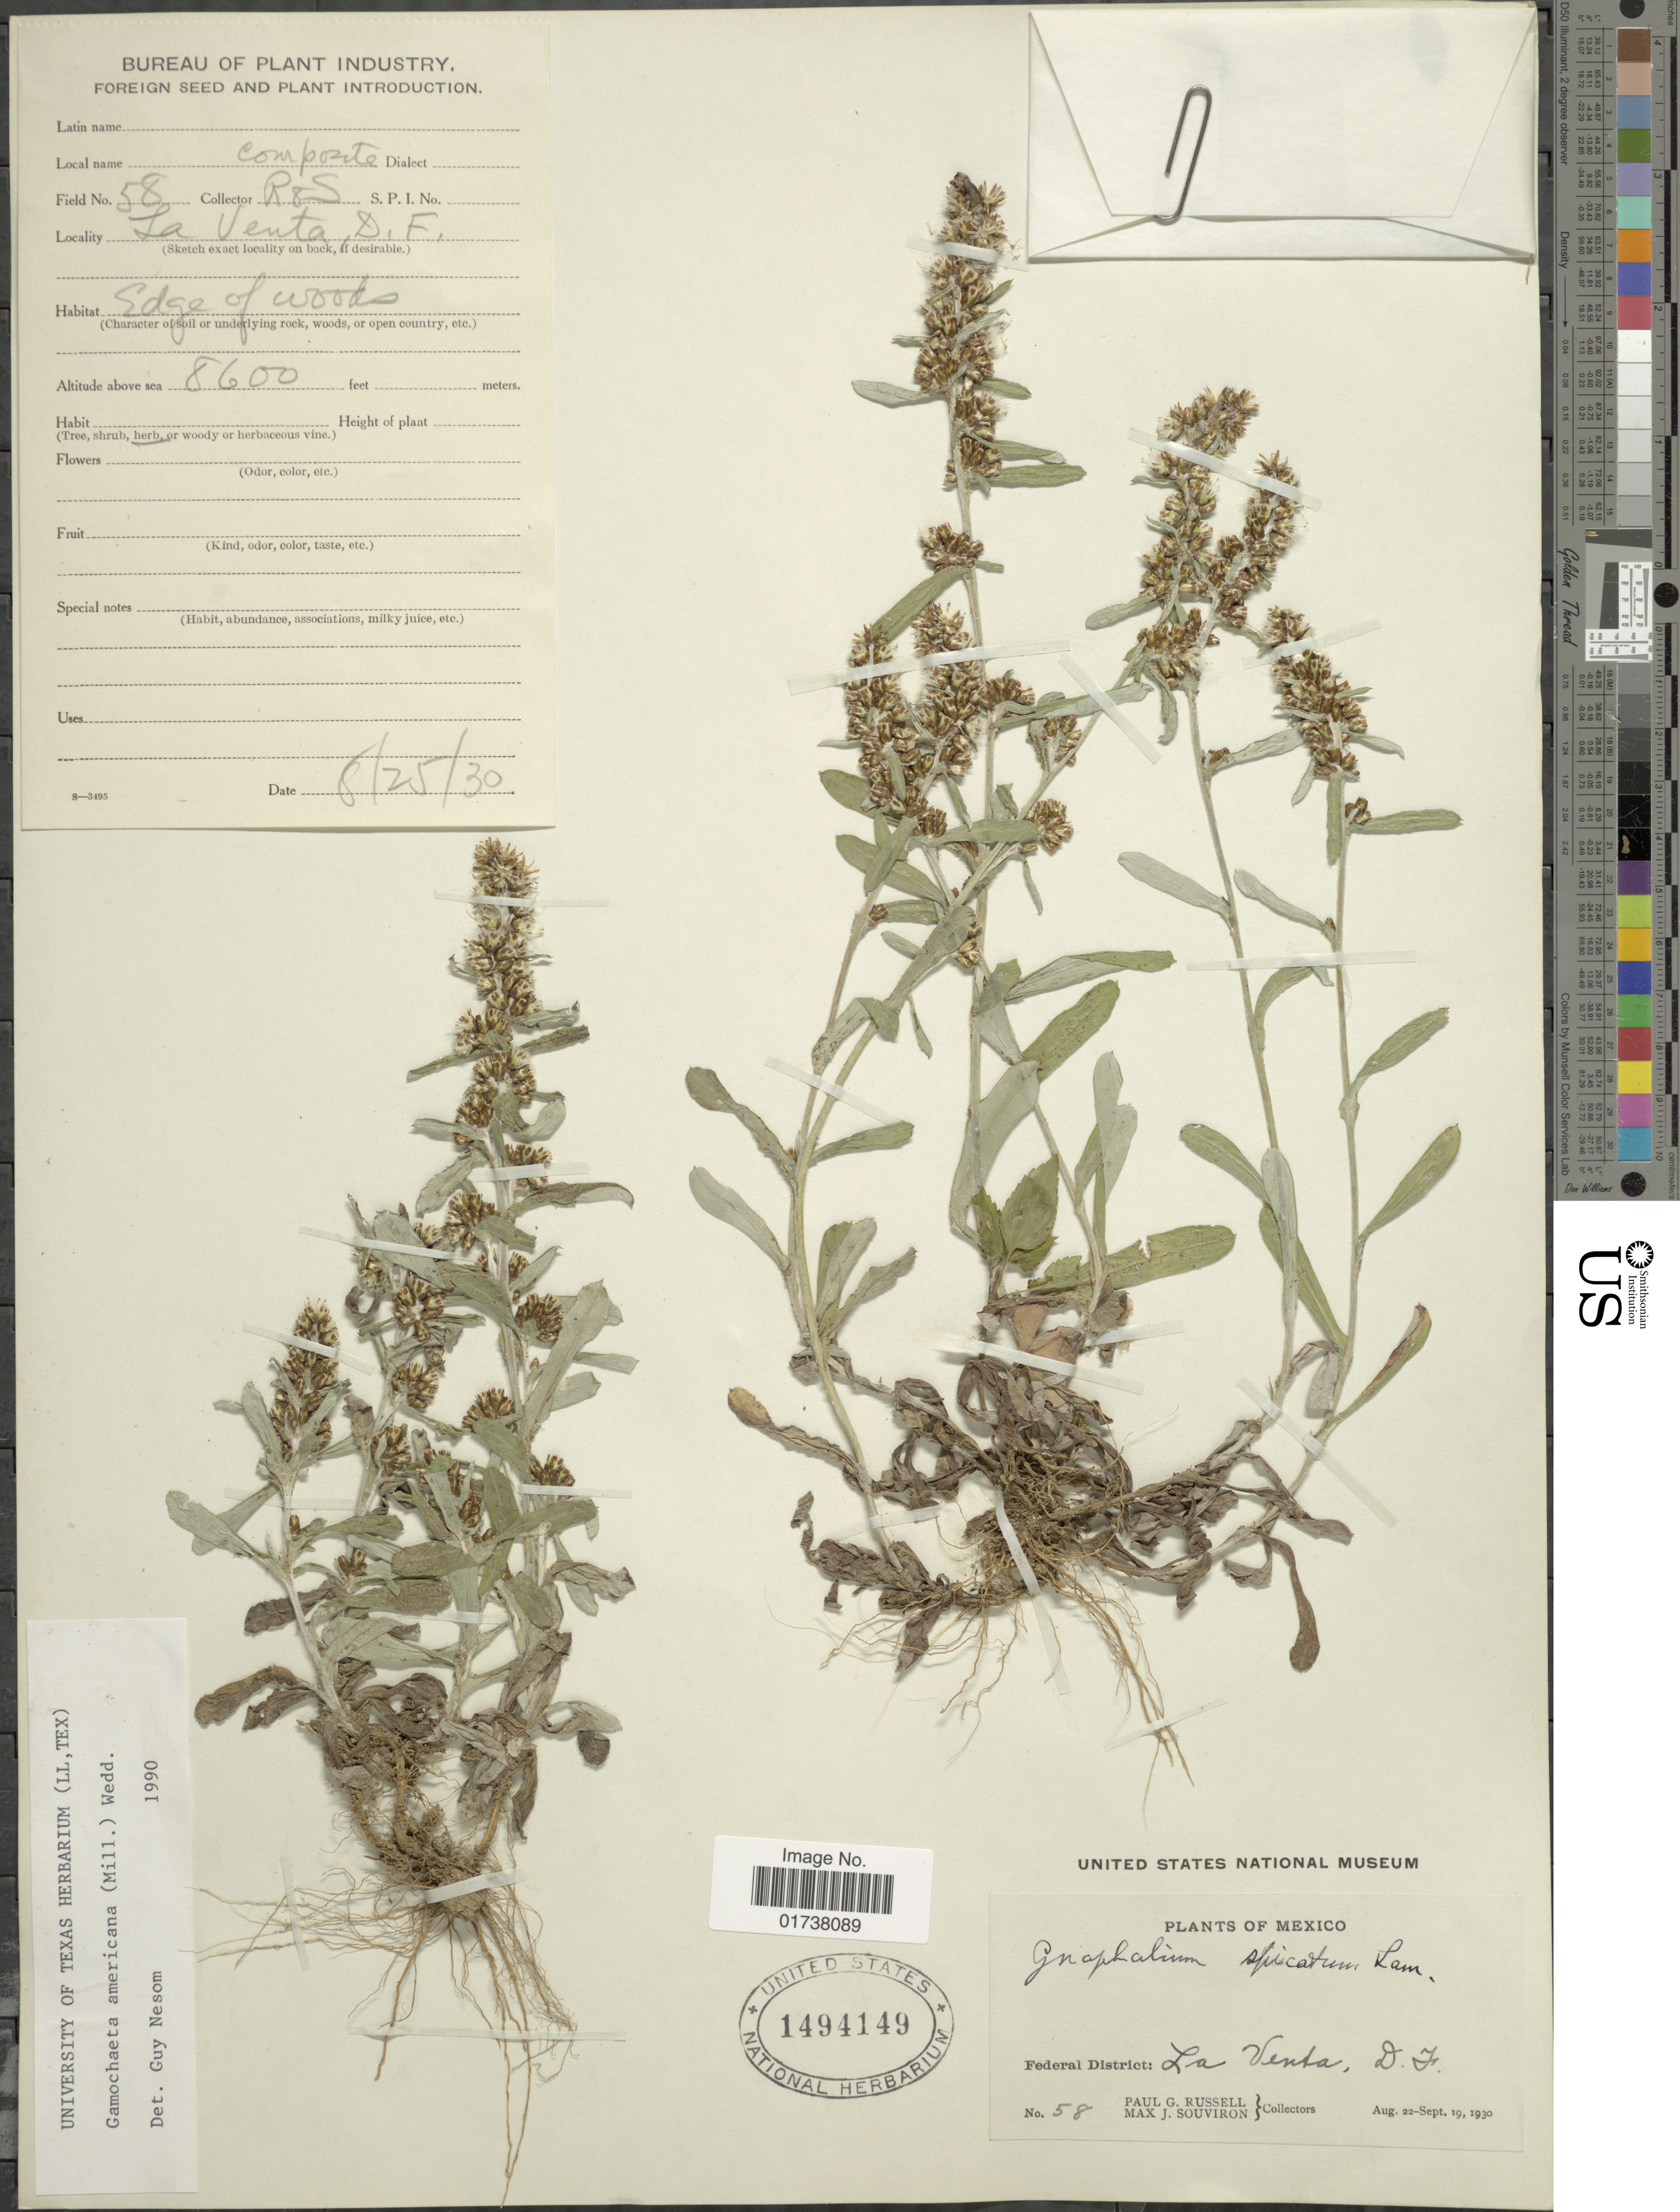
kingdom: Plantae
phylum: Tracheophyta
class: Magnoliopsida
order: Asterales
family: Asteraceae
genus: Gamochaeta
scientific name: Gamochaeta americana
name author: (Mill.) Wedd.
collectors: P. G. Russell & M. J. Souviron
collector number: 58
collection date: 1930-08-22/1930-09-19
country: Mexico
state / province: Distrito Federal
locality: La Venta, D, fr.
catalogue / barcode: US 1494149